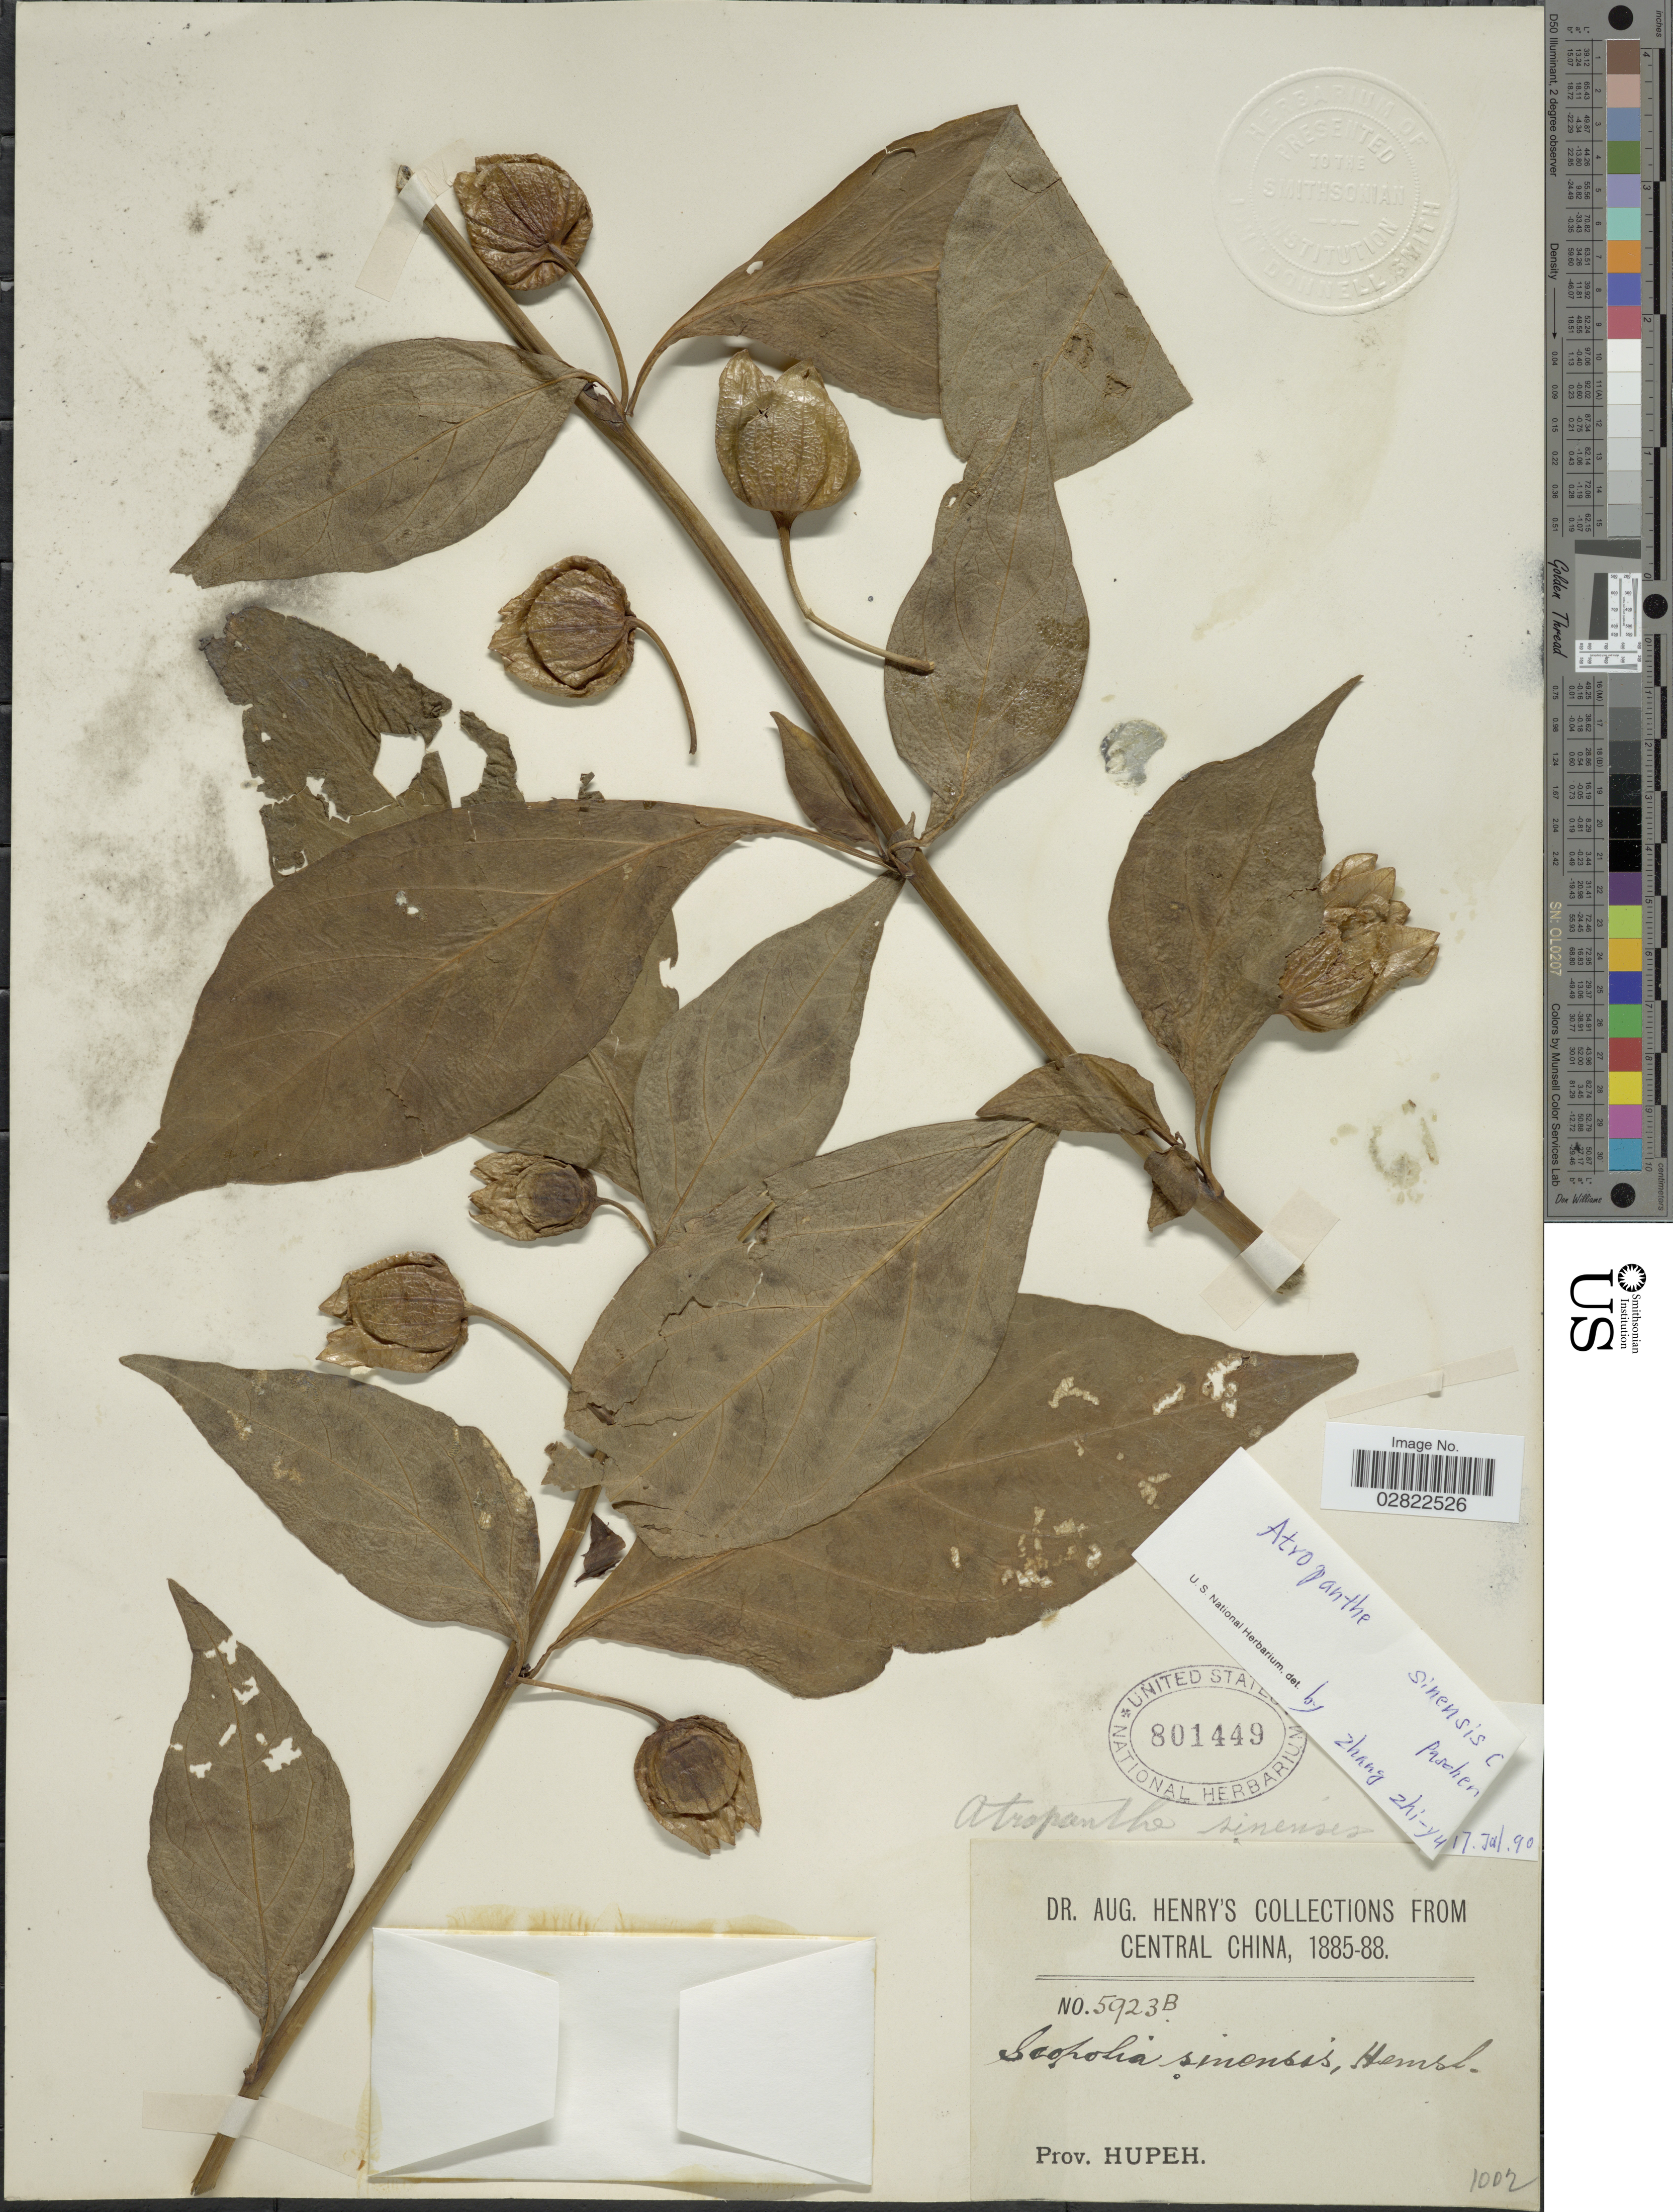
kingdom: Plantae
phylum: Tracheophyta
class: Magnoliopsida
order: Solanales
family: Solanaceae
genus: Atropanthe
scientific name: Atropanthe sinensis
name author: (Hemsl.) Pascher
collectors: A. Henry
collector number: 5923 B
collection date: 1885/1888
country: China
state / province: Hubei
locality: Central China, Prov. Hupeh.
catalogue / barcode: US 801449